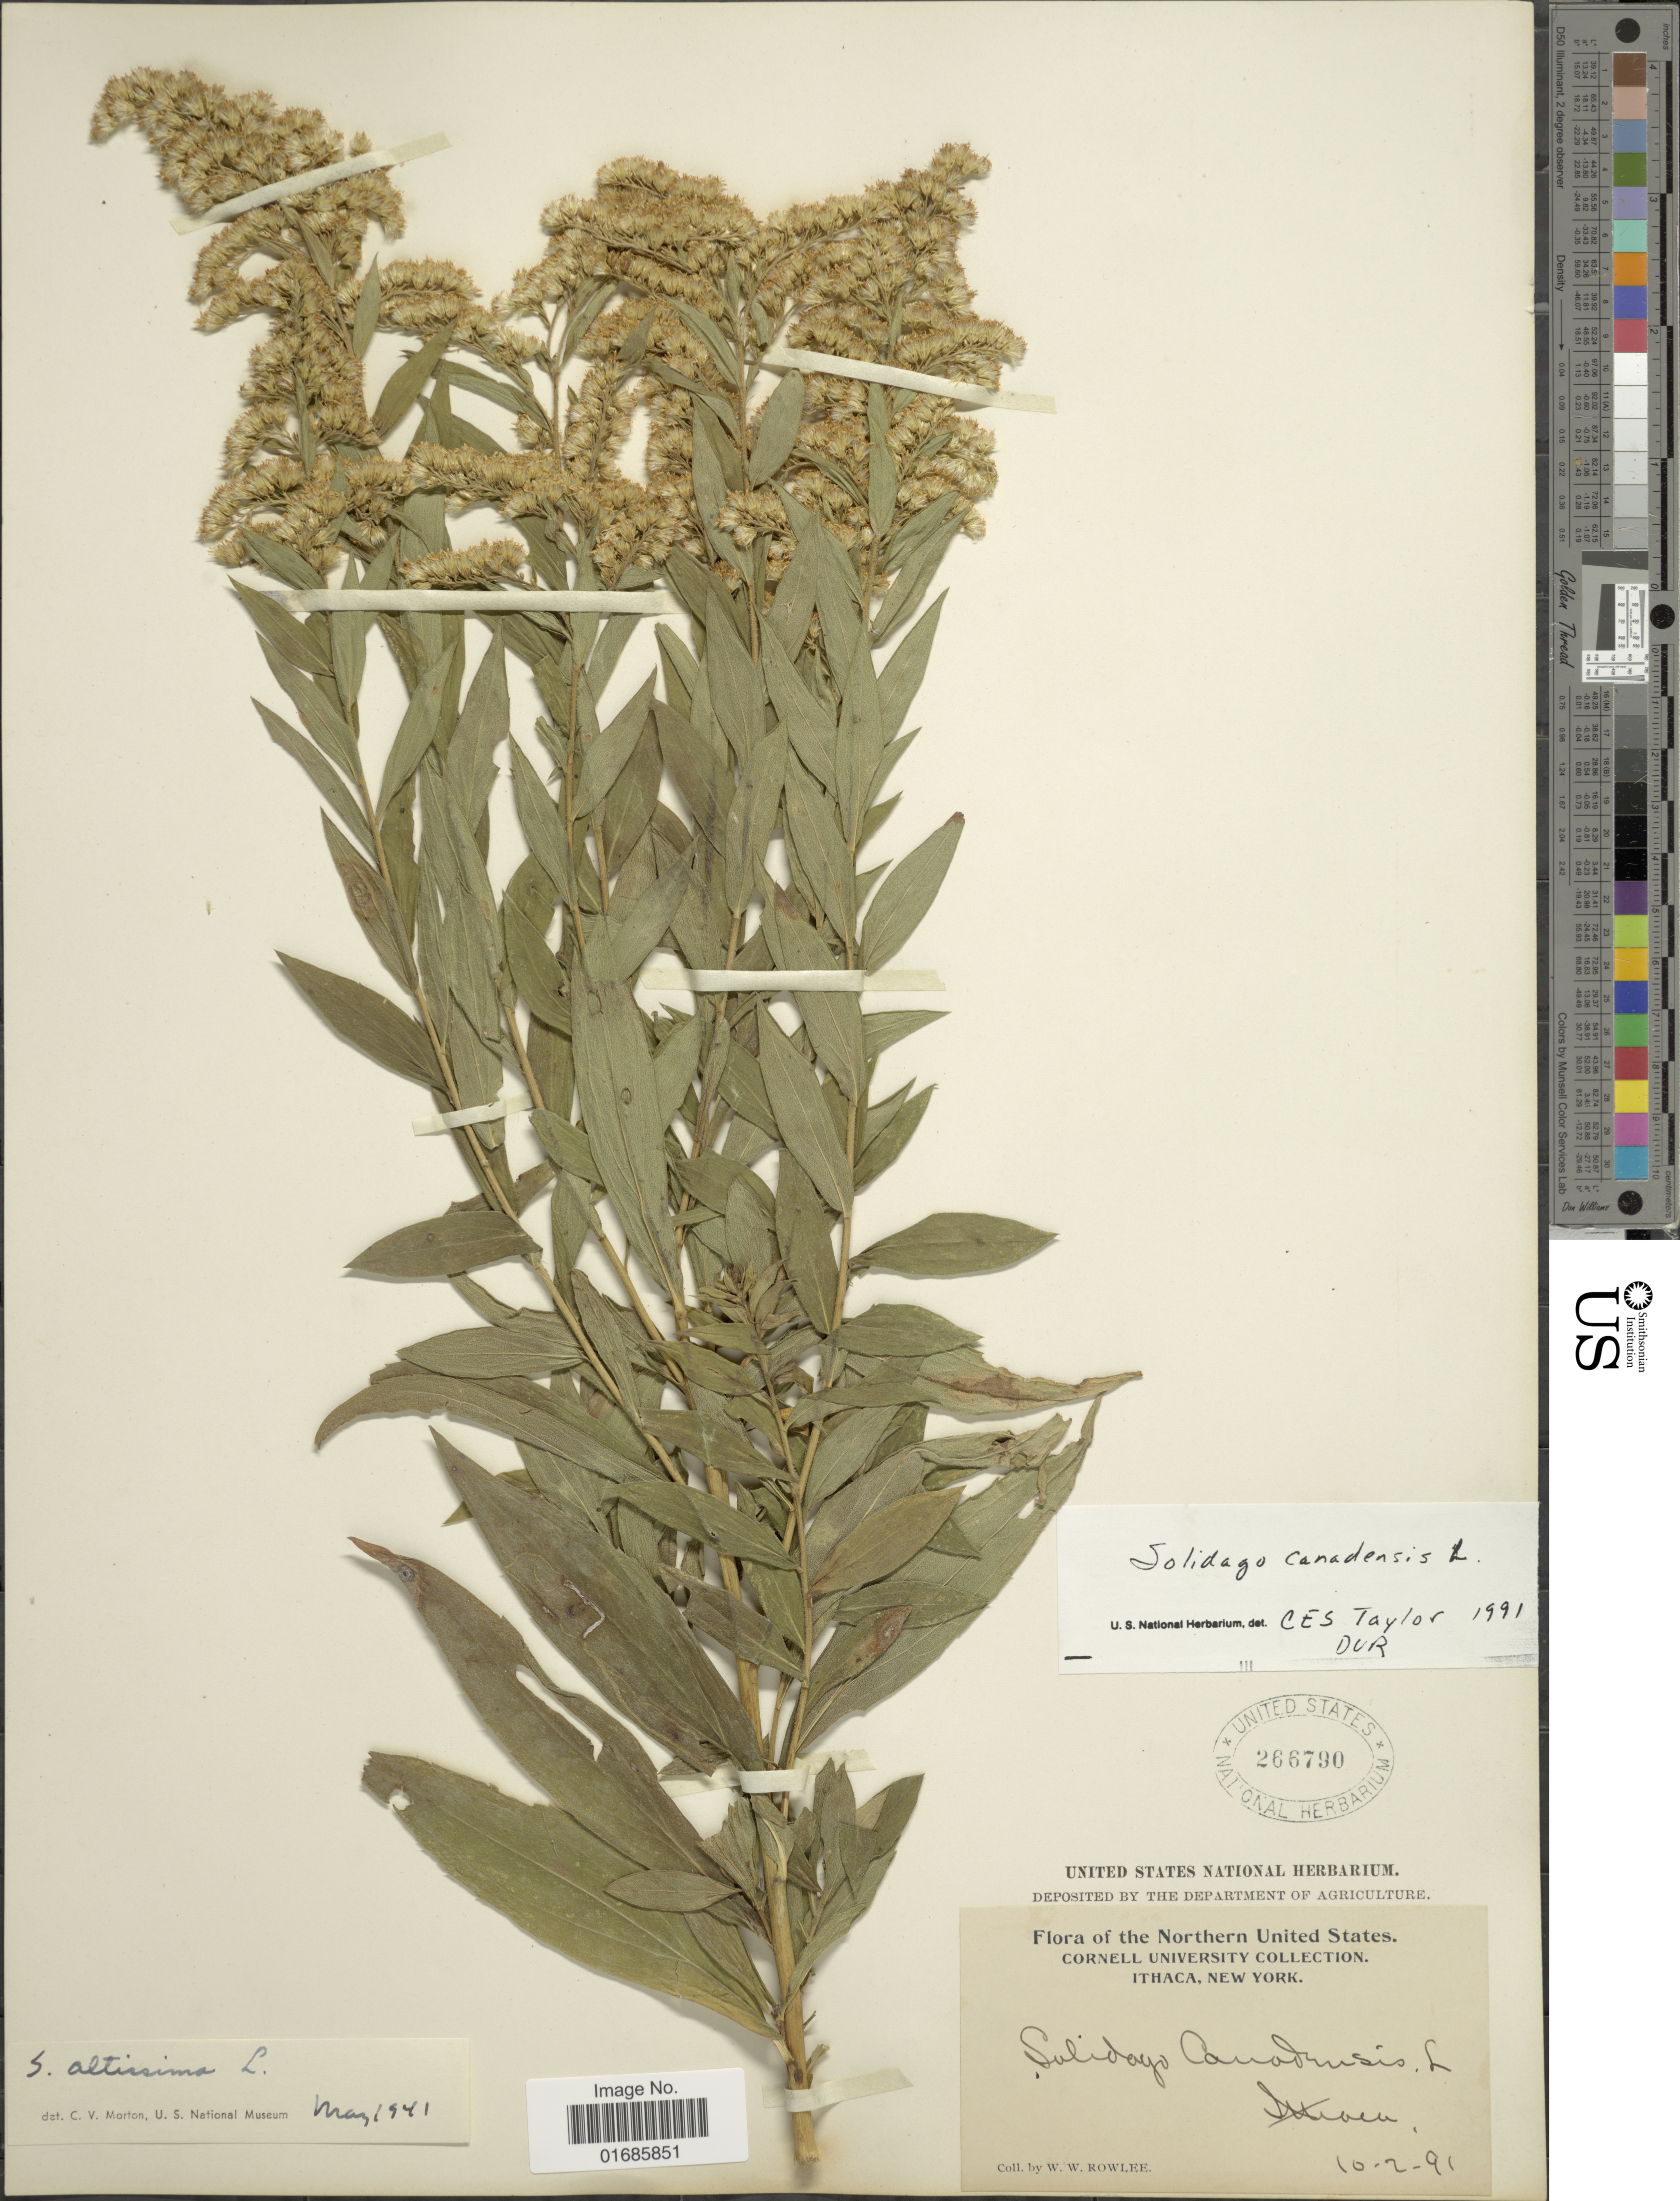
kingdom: Plantae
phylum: Tracheophyta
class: Magnoliopsida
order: Asterales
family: Asteraceae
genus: Solidago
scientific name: Solidago canadensis var. scabra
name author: (Muhl. ex Willd.) Torr. & A. Gray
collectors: W. W. Rowlee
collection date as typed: Transcribed d/m/y: 2/10/91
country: United States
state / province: New York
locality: Northern United States, Ithaca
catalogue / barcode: US 266790